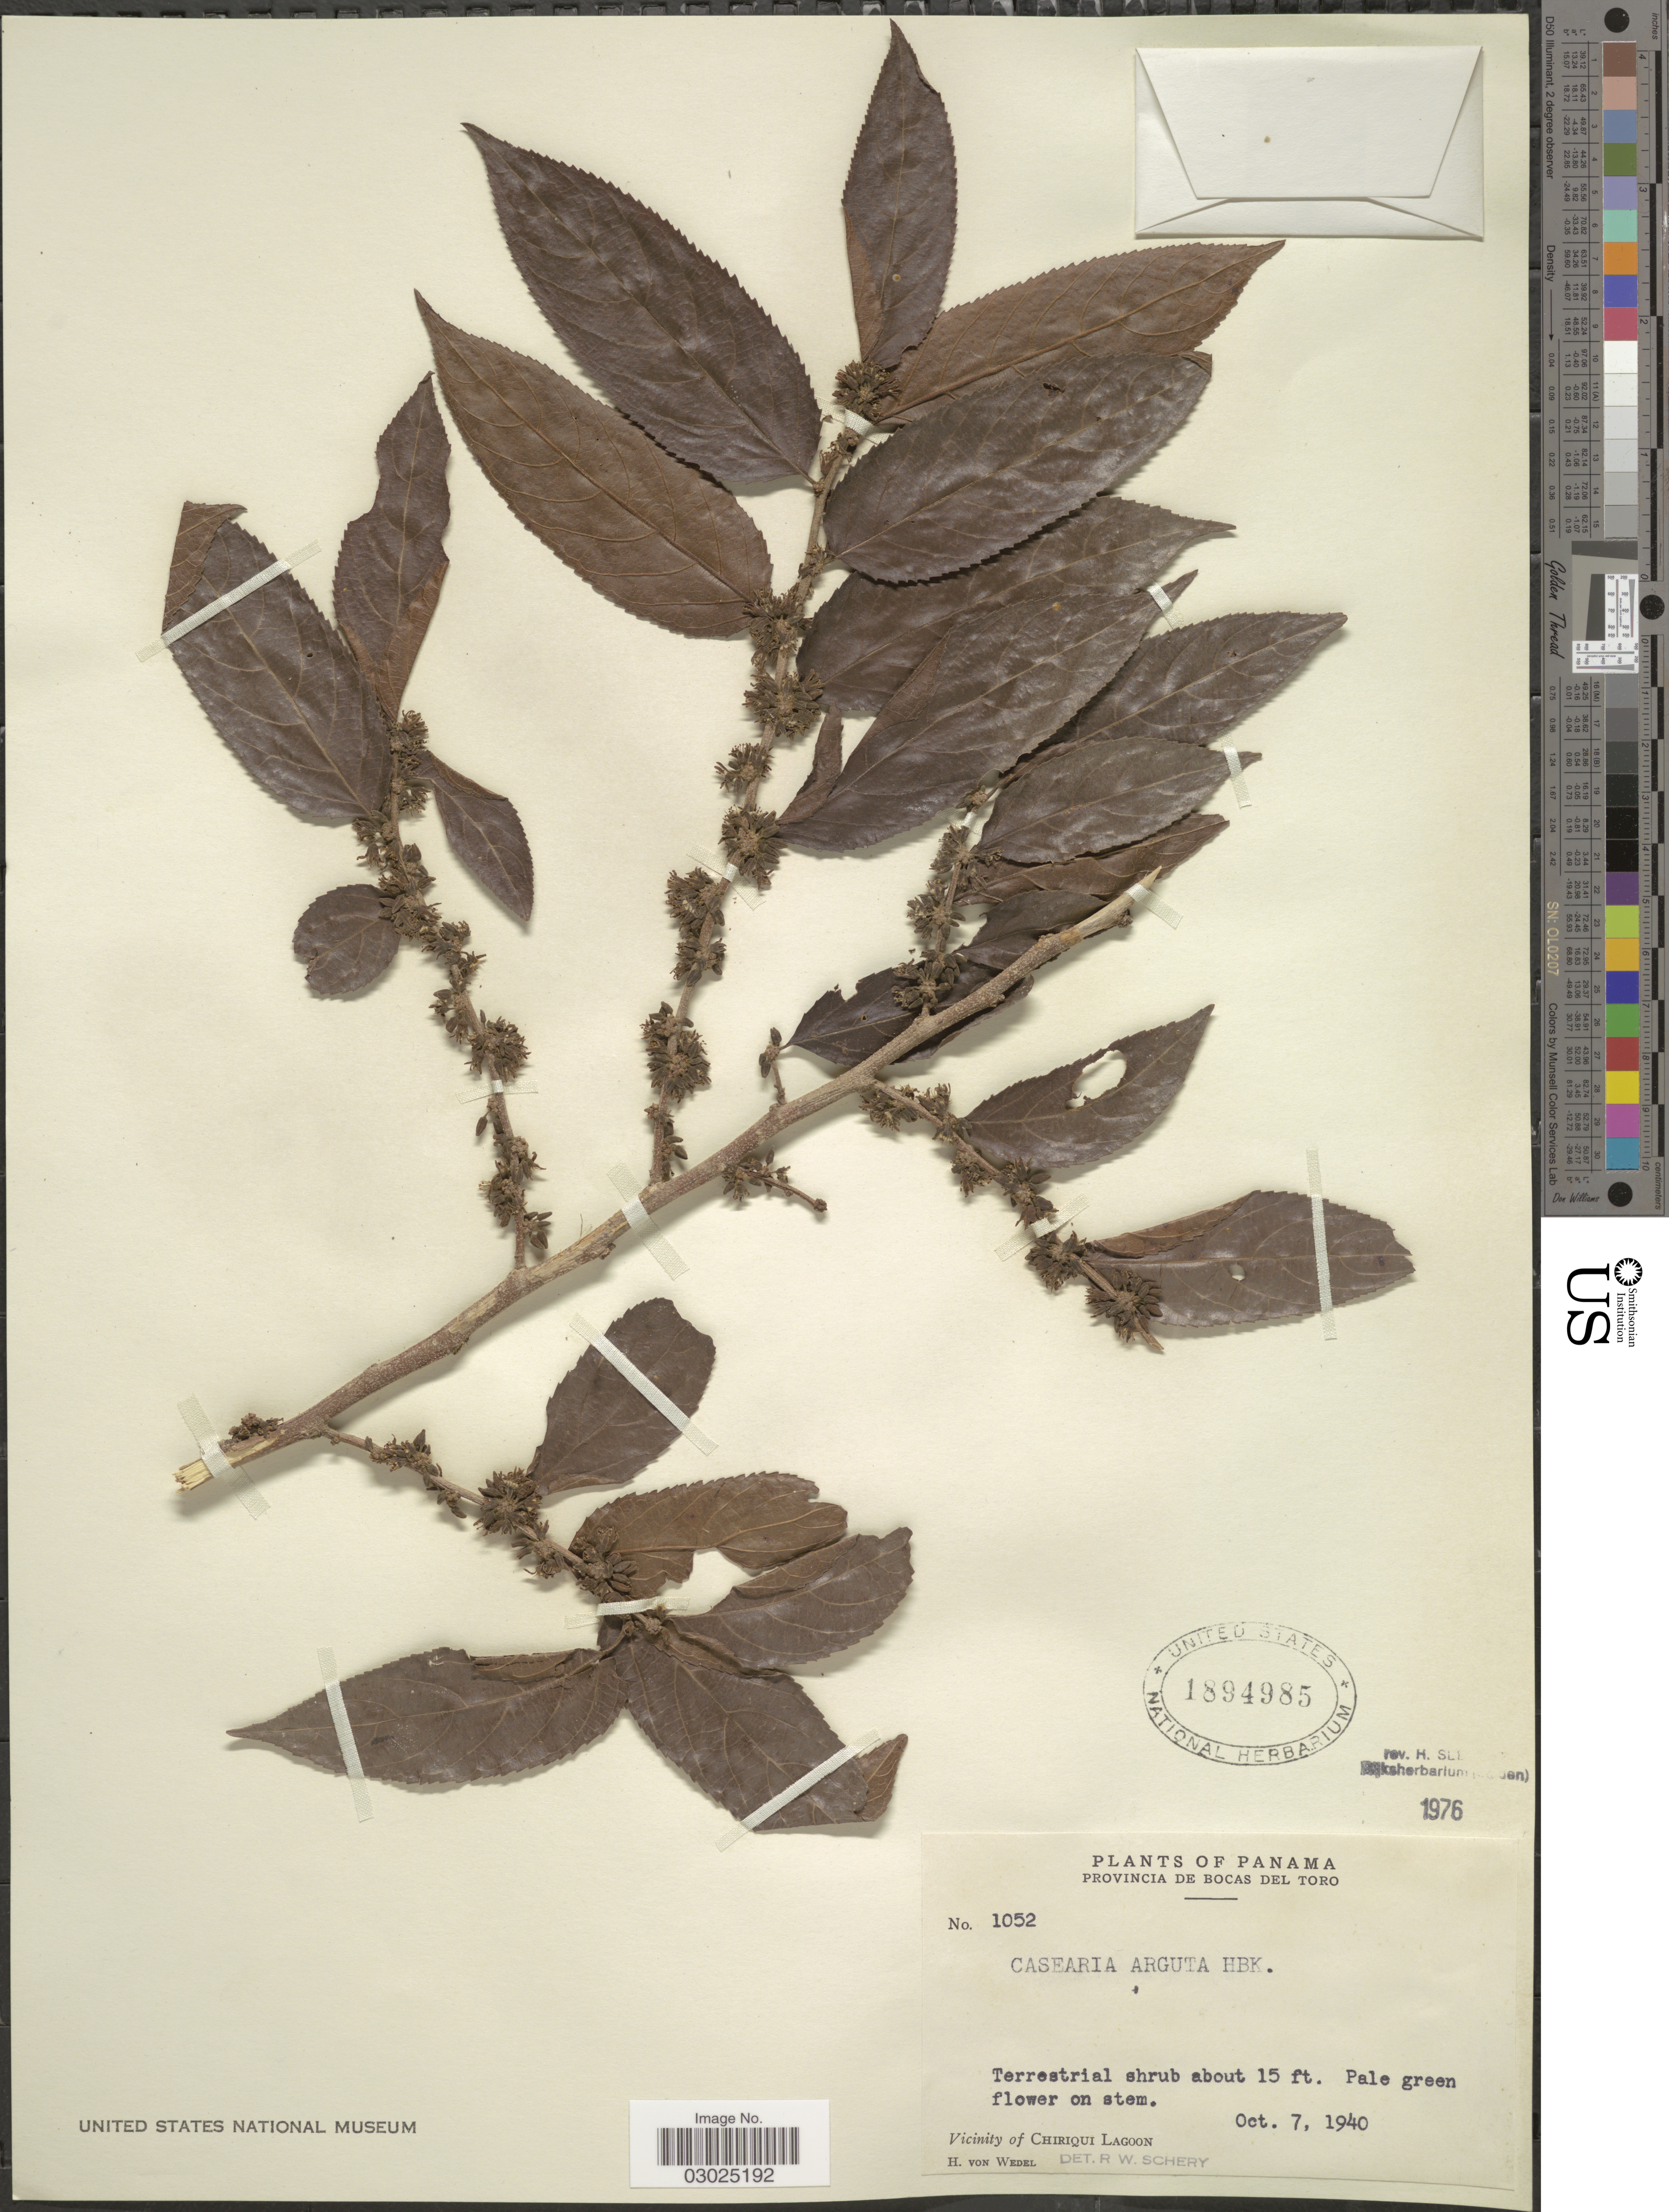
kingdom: Plantae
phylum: Tracheophyta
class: Magnoliopsida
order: Malpighiales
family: Salicaceae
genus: Casearia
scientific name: Casearia arguta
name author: Kunth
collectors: H. von Wedel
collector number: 1052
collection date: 1940-10-07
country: Panama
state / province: Bocas del Toro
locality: Vicinity of Chiriqui Lagoon.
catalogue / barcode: US 1894985